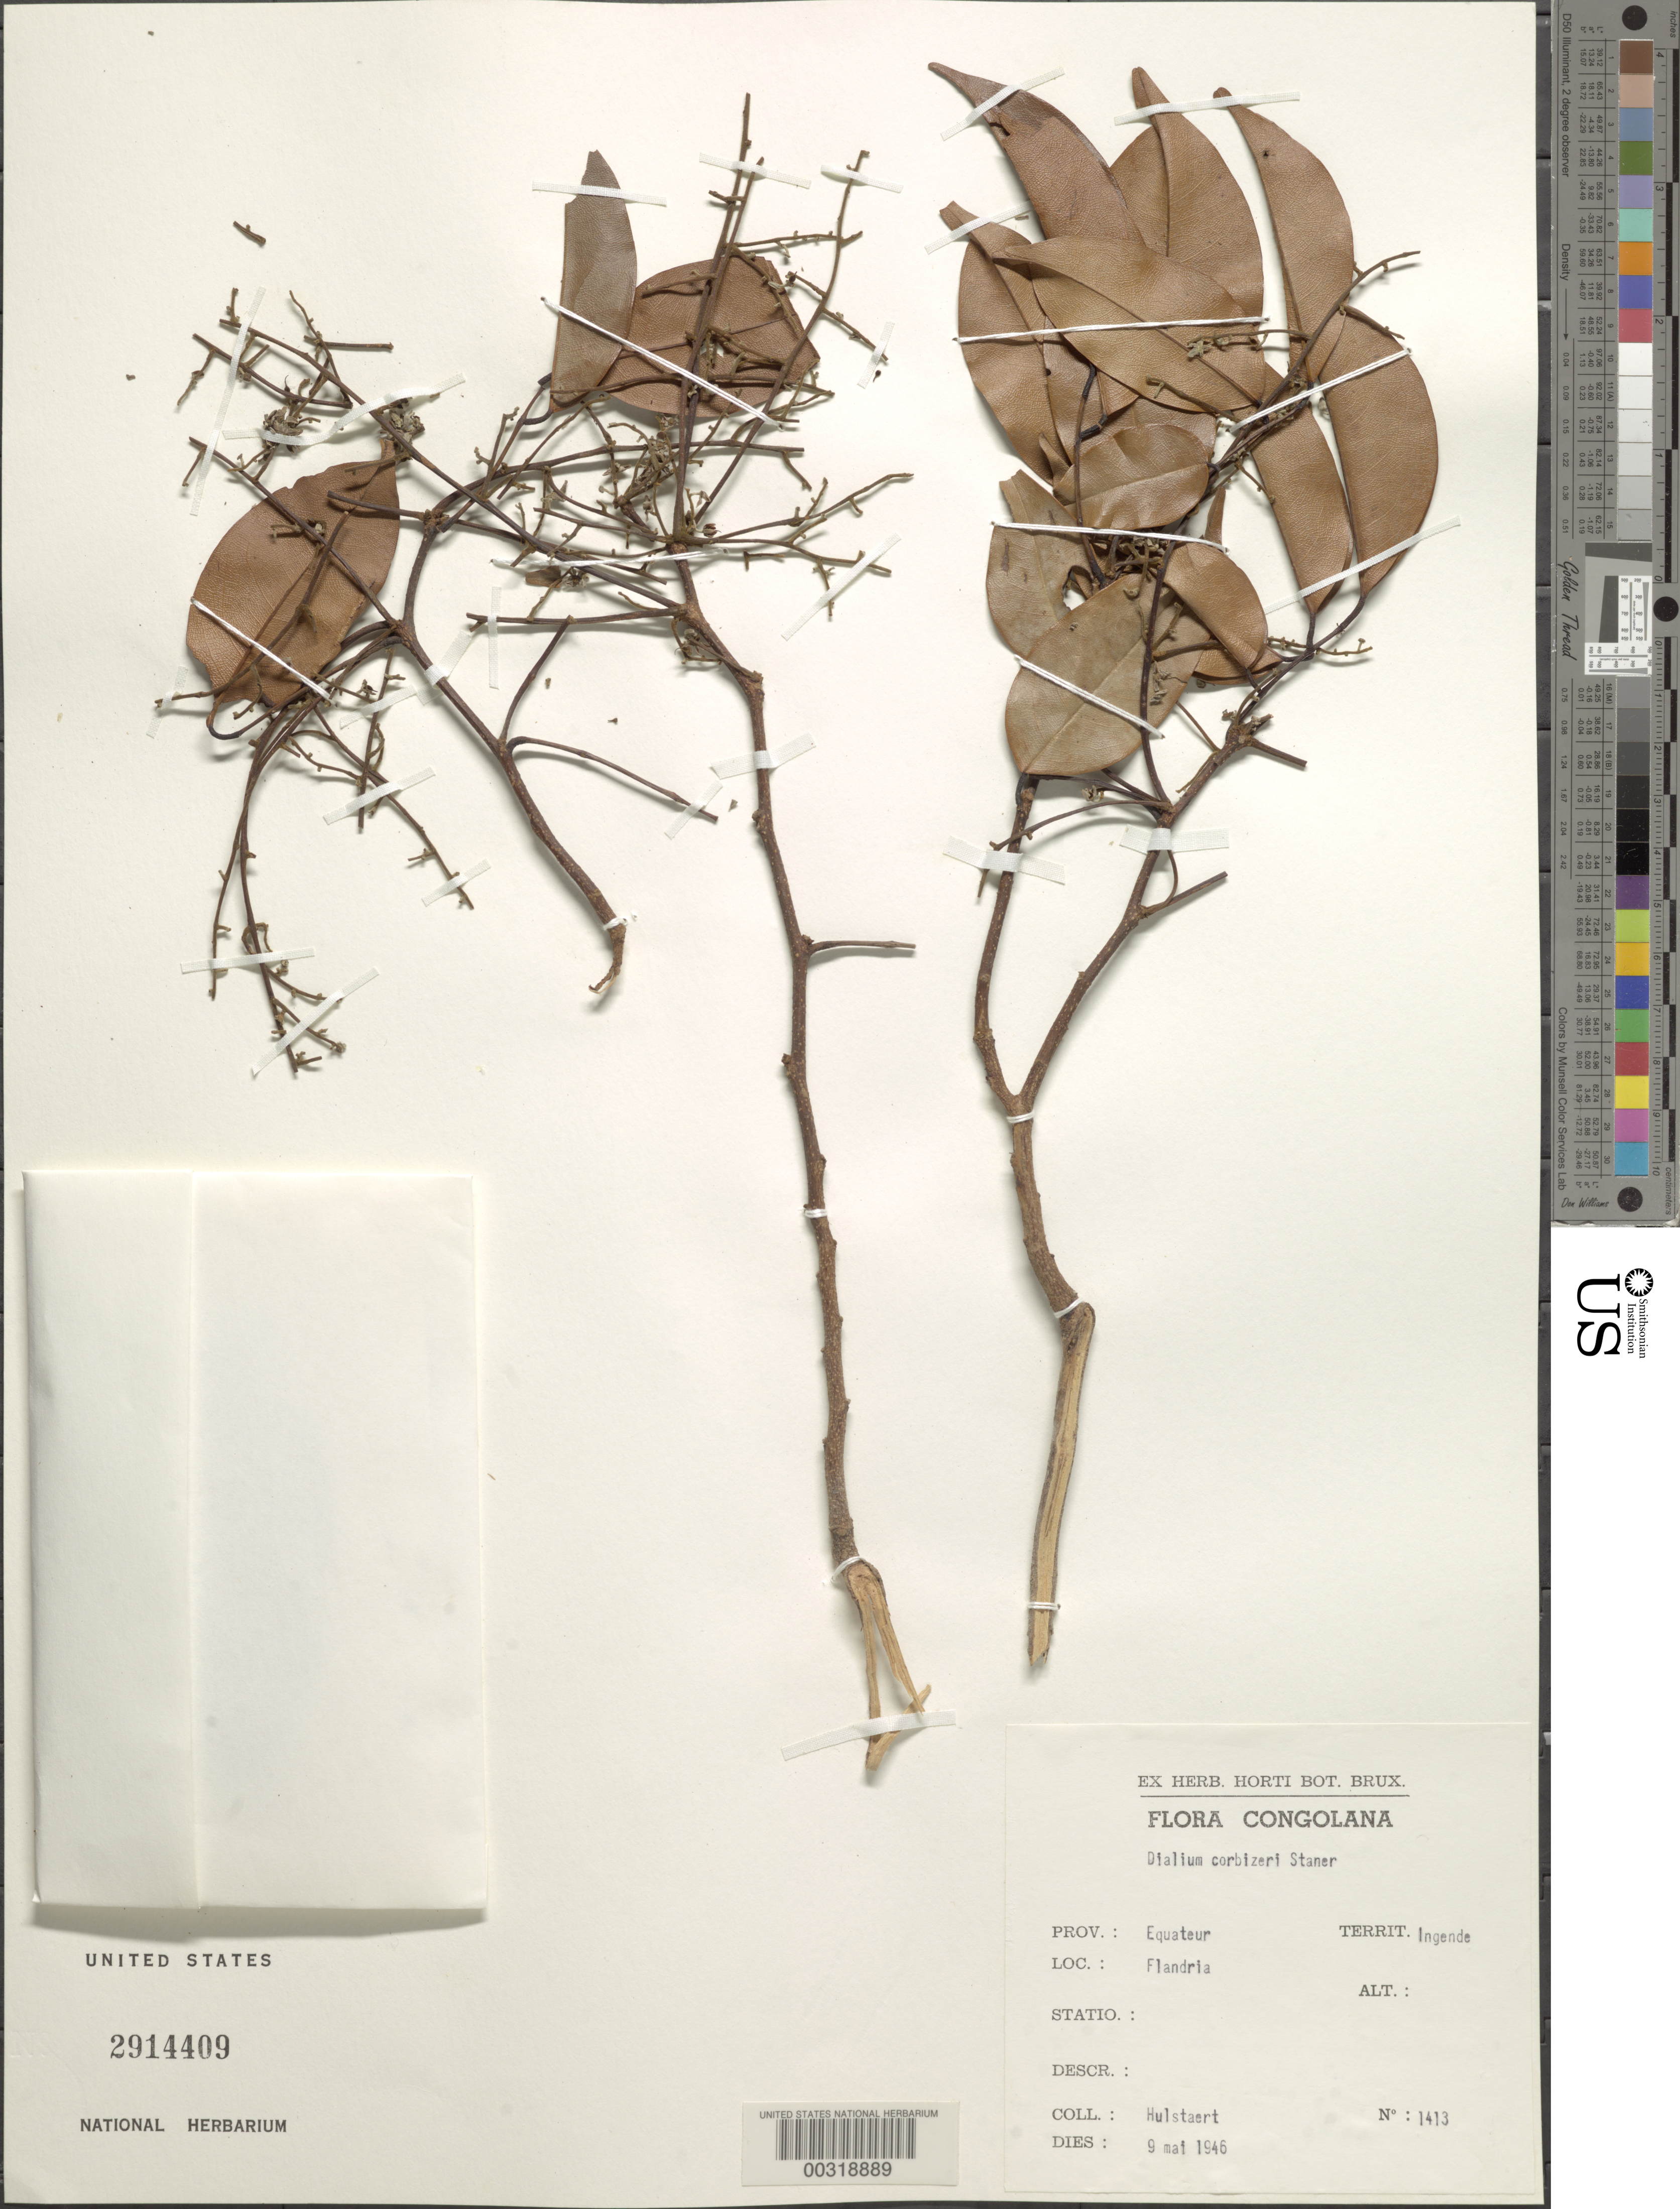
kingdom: Plantae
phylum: Tracheophyta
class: Magnoliopsida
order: Fabales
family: Fabaceae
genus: Dialium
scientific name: Dialium corbisieri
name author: Staner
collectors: G. Hulstaert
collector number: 1413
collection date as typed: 09 May 1946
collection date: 1946-05-09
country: Congo, Democratic Republic of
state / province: Équateur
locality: Flandria; ingende terr.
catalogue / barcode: US 2914409